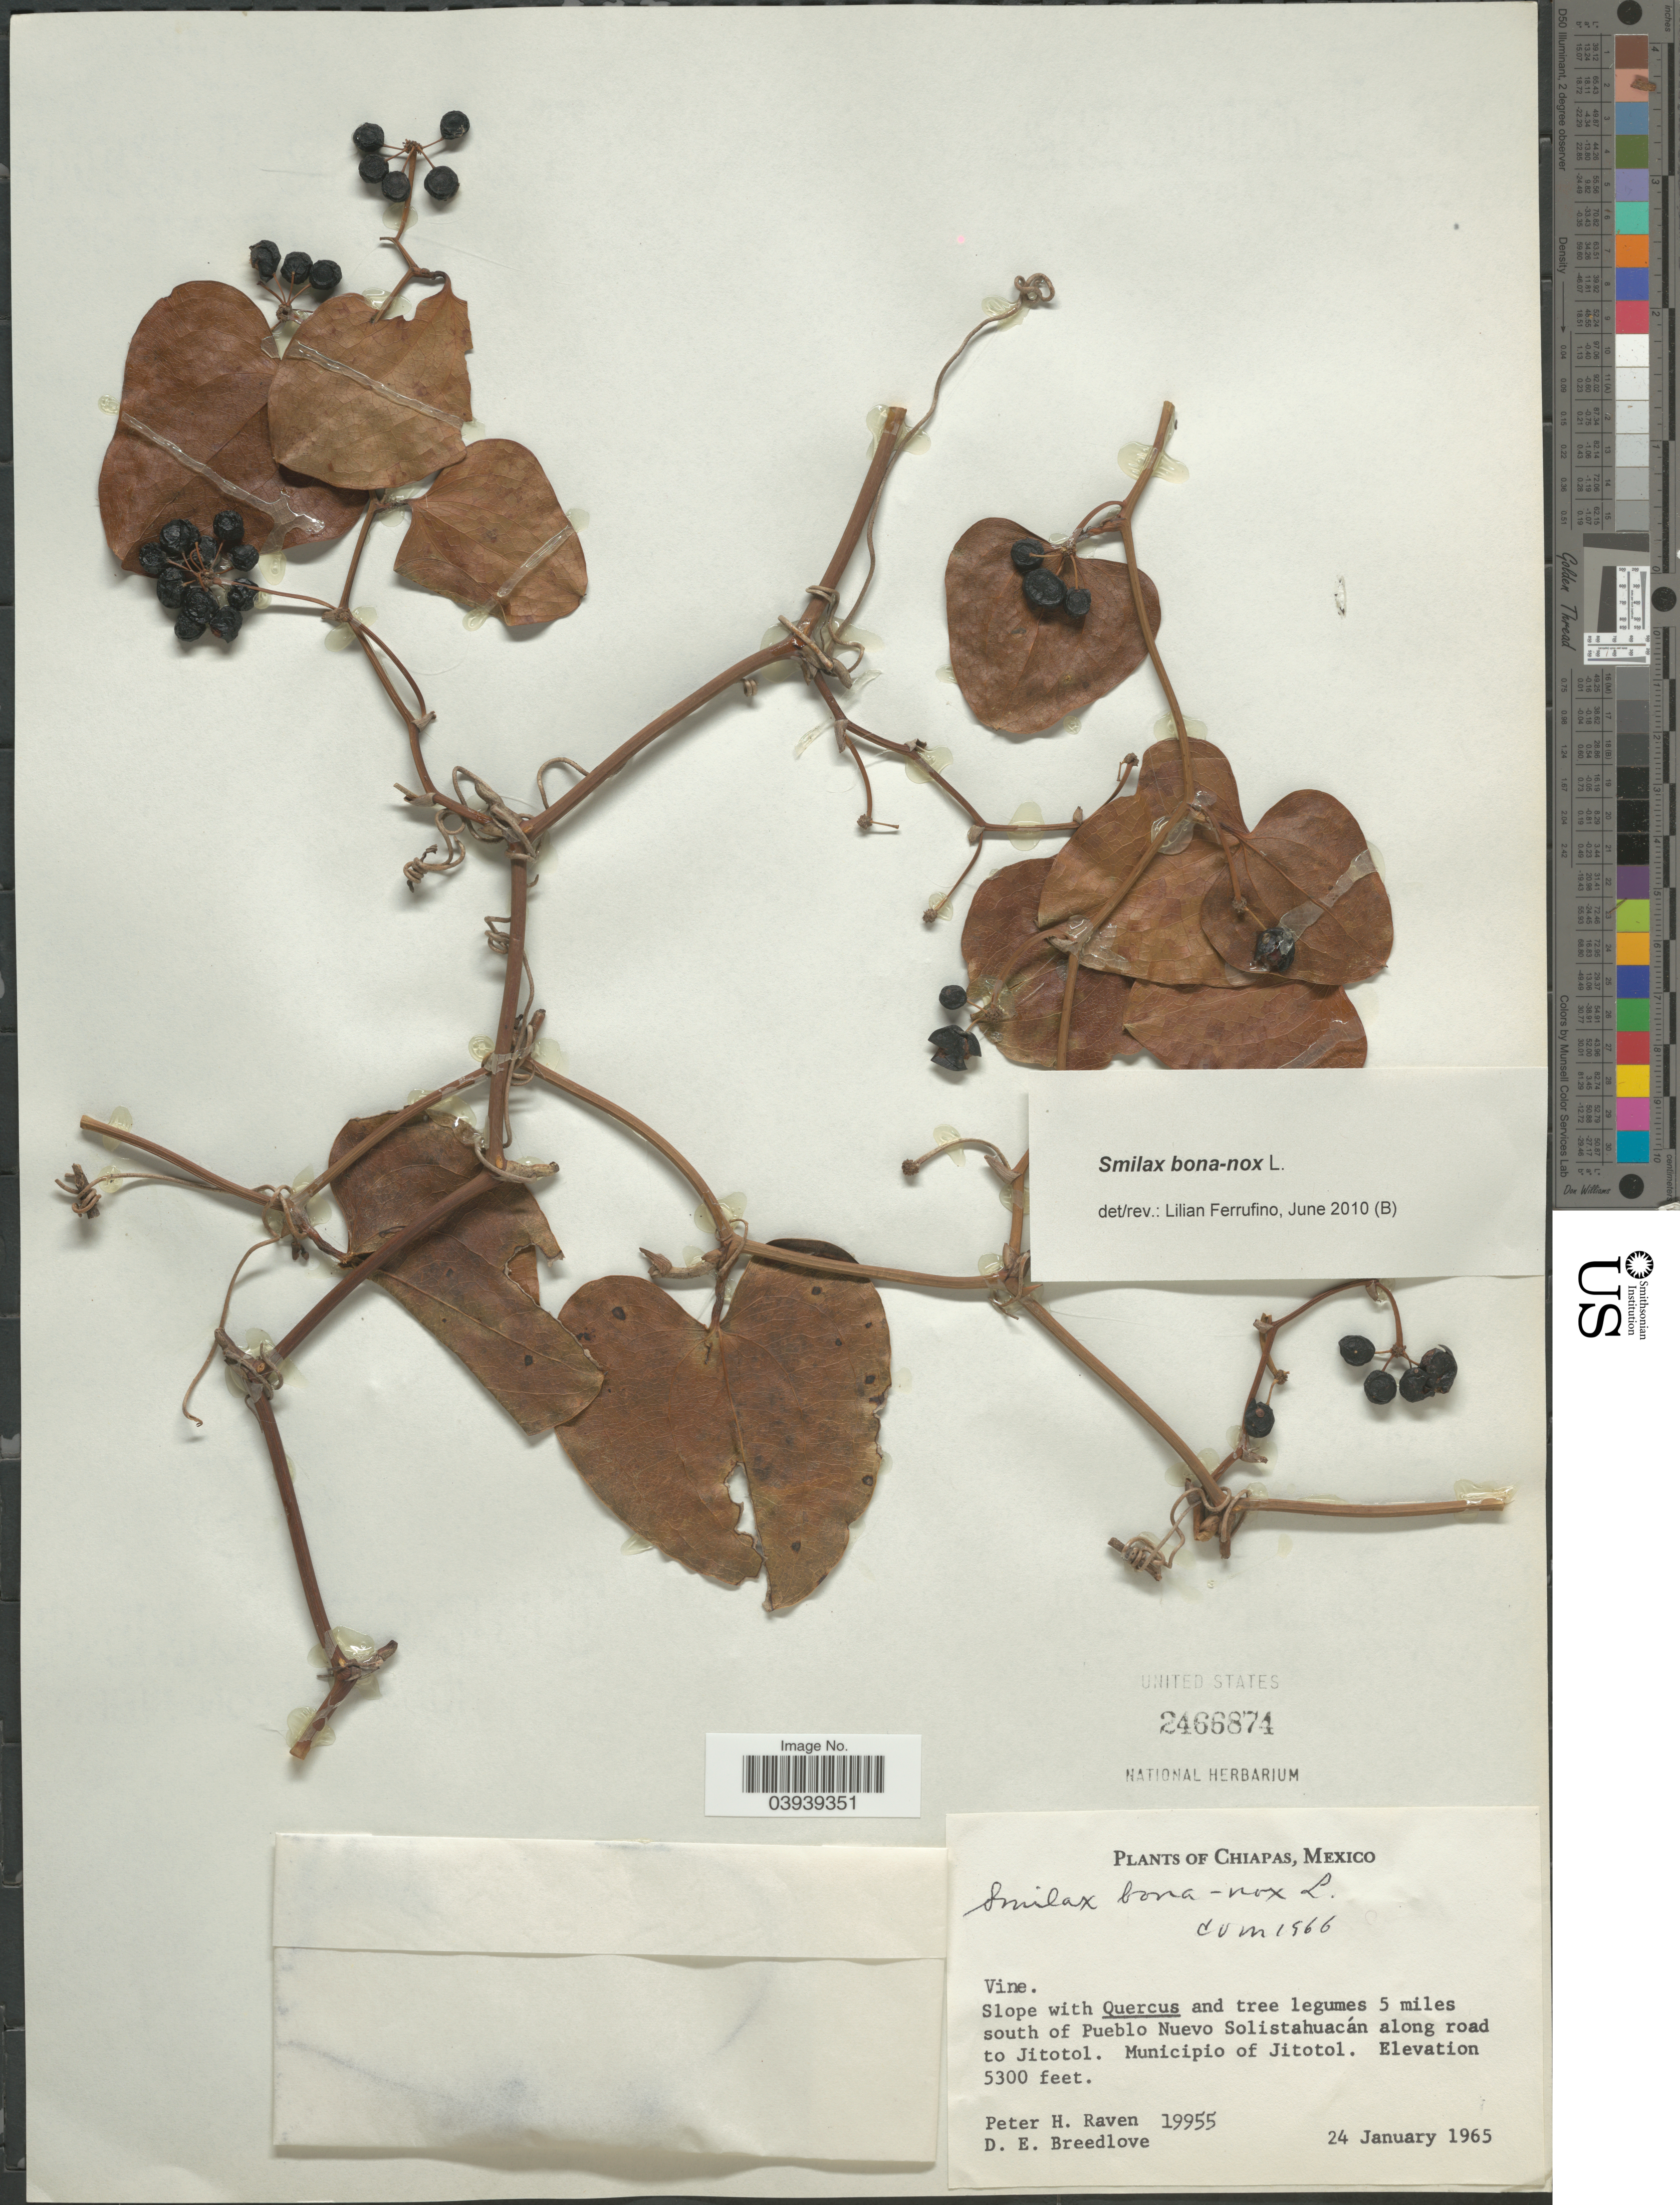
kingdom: Plantae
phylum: Tracheophyta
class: Liliopsida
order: Liliales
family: Smilacaceae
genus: Smilax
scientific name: Smilax bona-nox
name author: L.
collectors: P. Raven & D. E. Breedlove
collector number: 19955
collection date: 1965-01-24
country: Mexico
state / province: Chiapas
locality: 5 miles south of Pueblo Nuevo Solistahuacán along road to Jitotol. Municipio of Jitotol.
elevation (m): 1615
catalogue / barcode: US 2466874